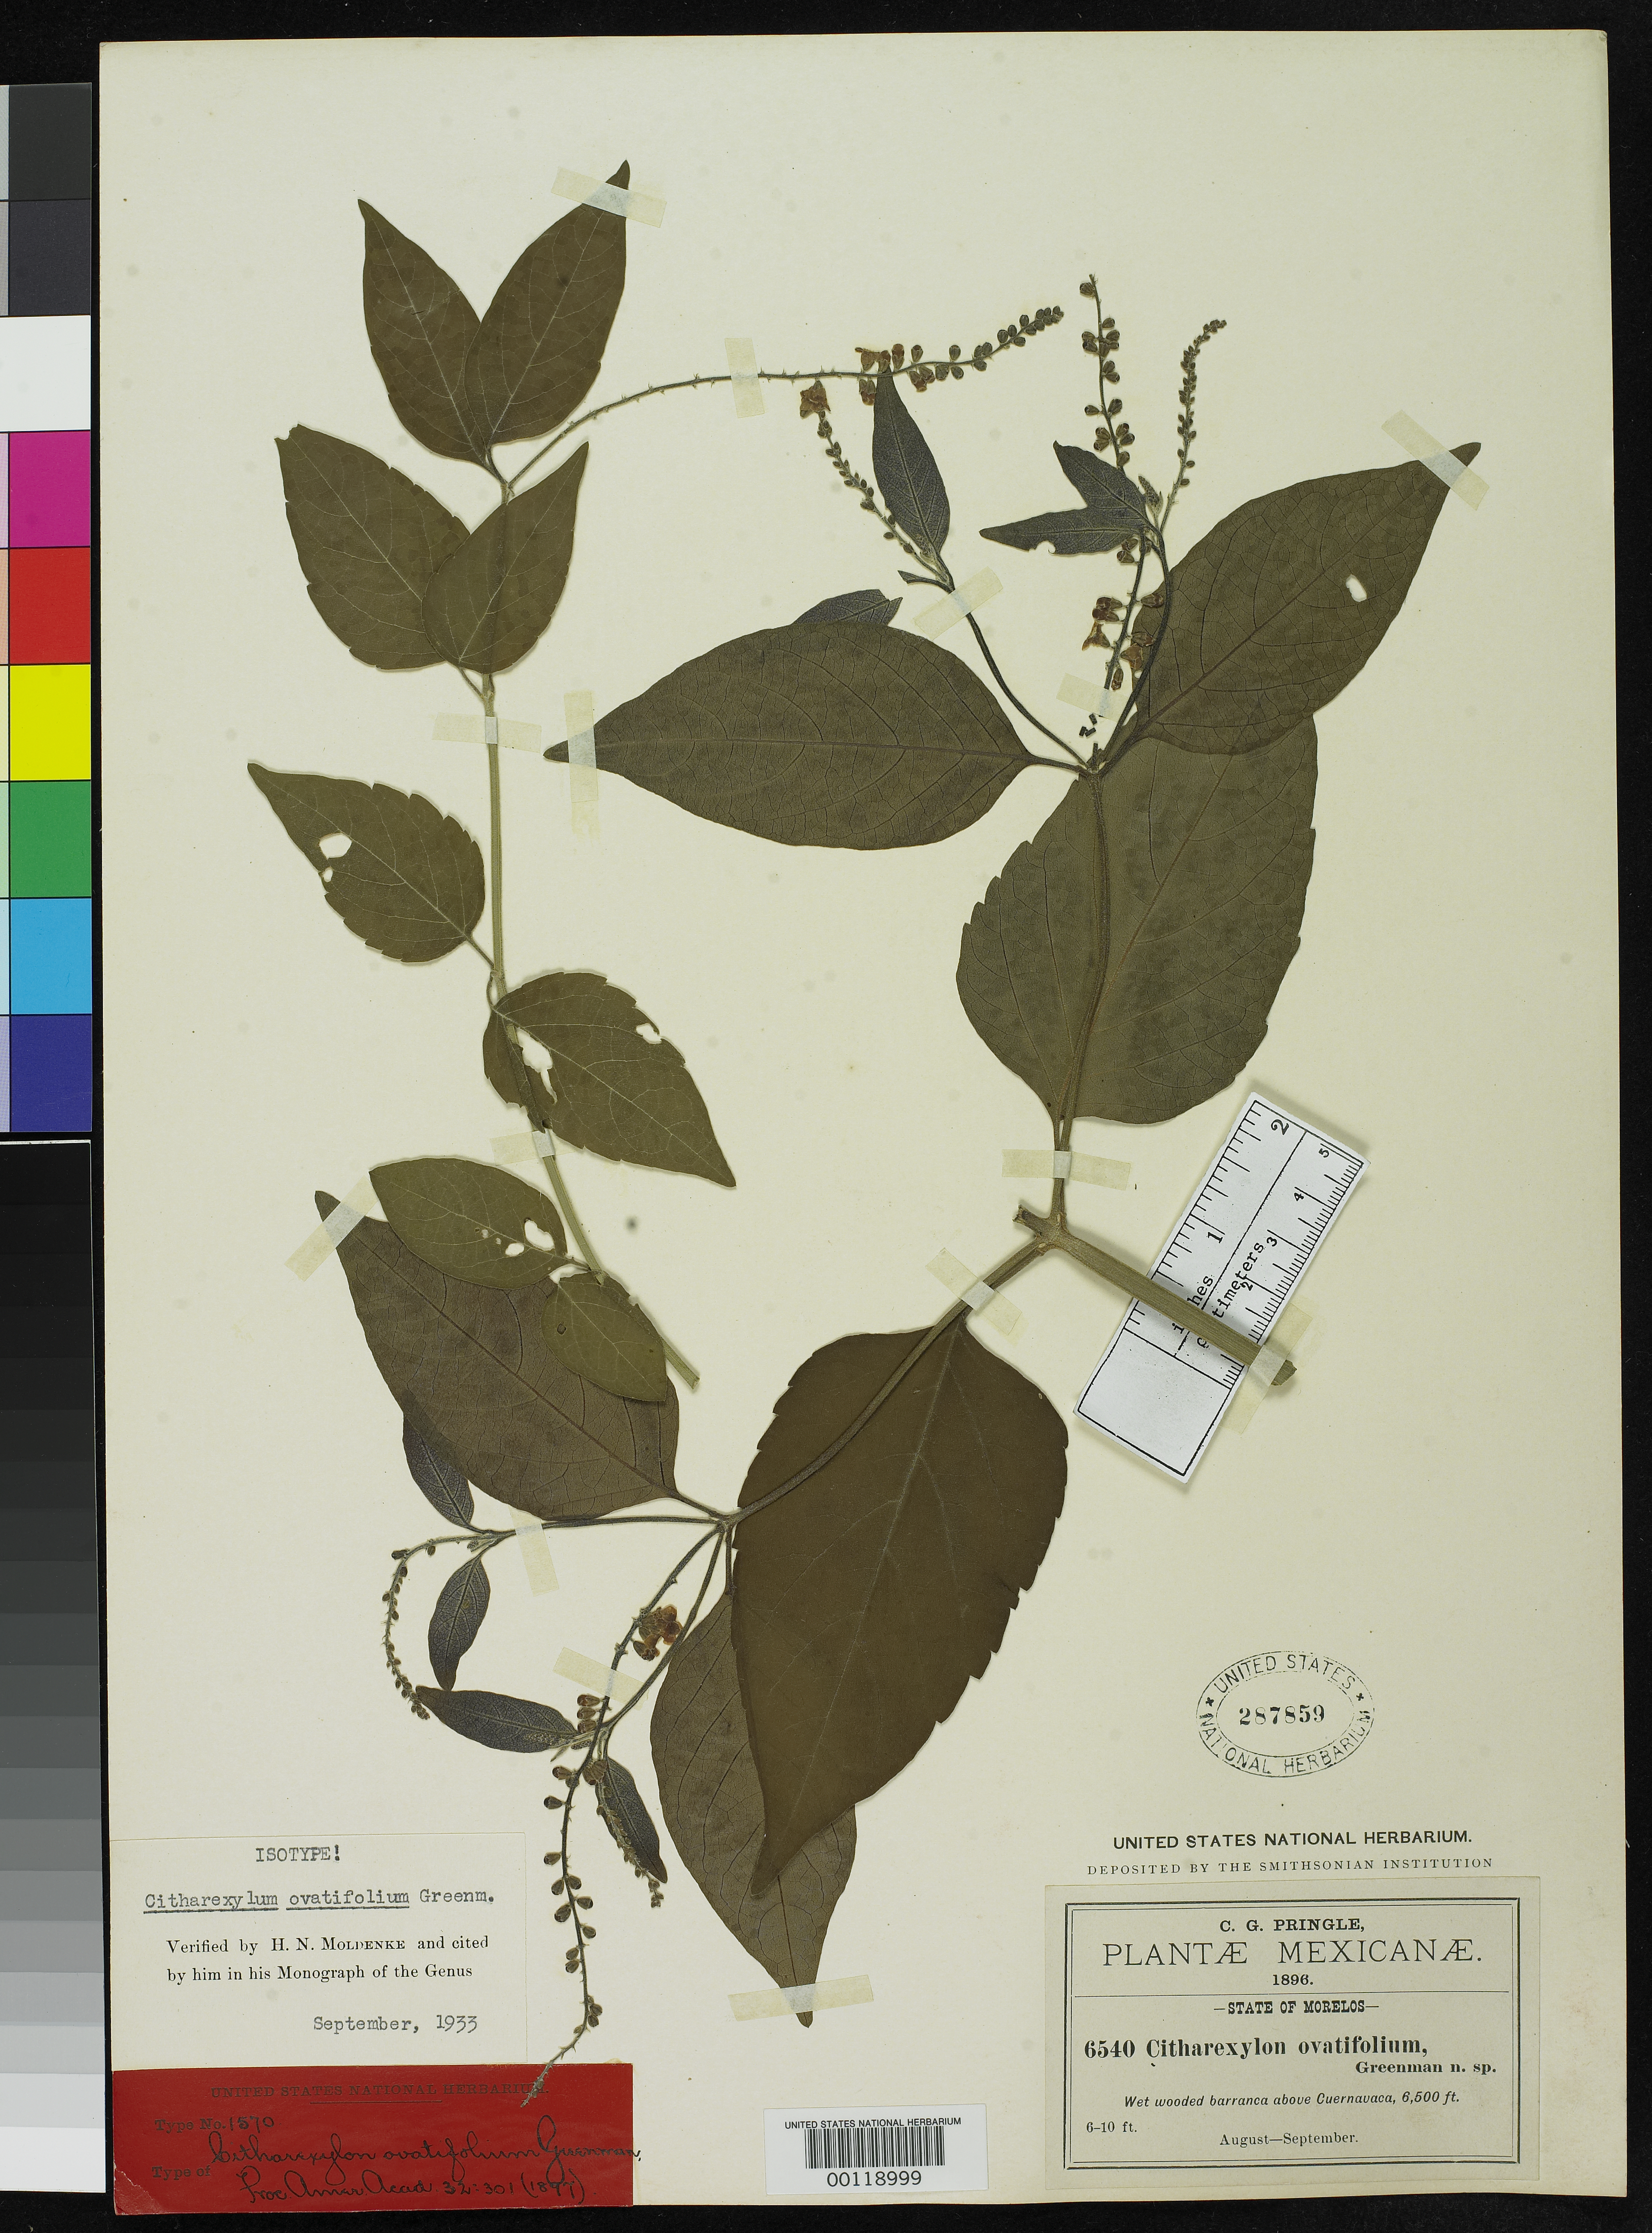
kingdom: Plantae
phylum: Tracheophyta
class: Magnoliopsida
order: Lamiales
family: Verbenaceae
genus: Citharexylum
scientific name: Citharexylum ovatifolium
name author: Greenm.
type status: Isotype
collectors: C. G. Pringle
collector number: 6540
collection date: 1896-08/1896-09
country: Mexico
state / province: Morelos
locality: States of Morelos. Wet wooded barranca above Cuernavaca.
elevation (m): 1981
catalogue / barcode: US 287859